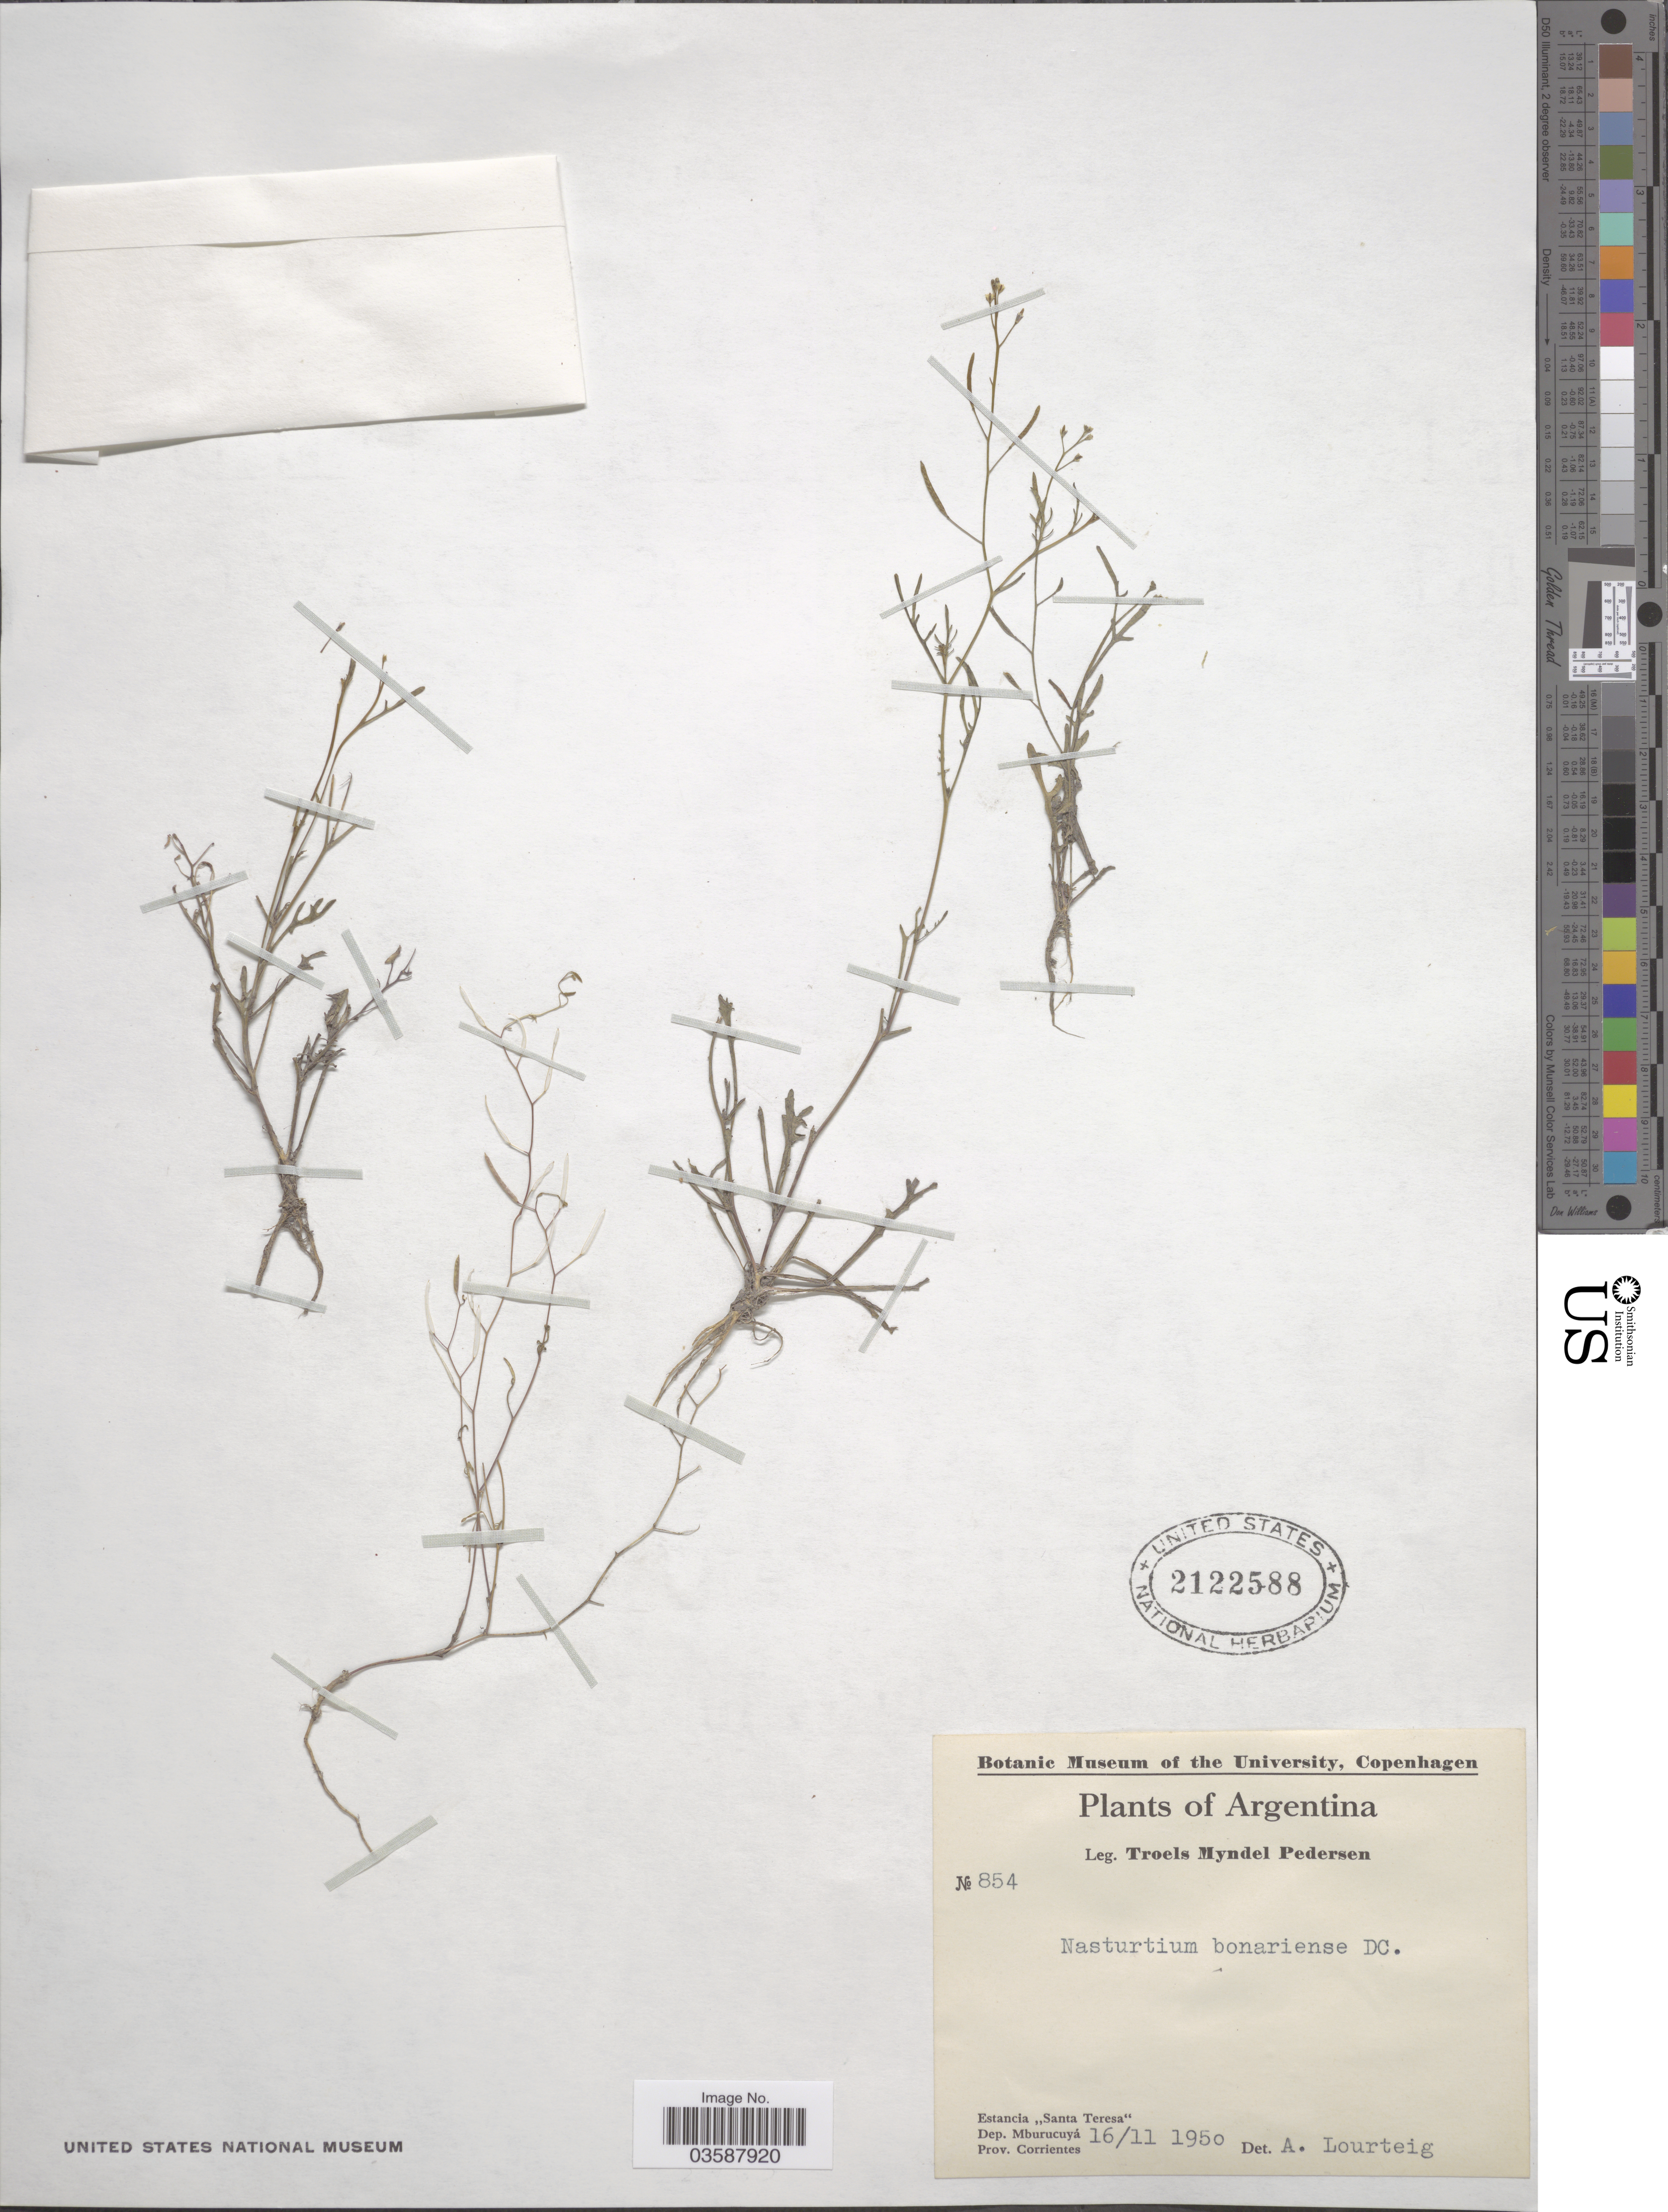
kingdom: Plantae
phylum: Tracheophyta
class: Magnoliopsida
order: Brassicales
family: Brassicaceae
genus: Rorippa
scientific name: Rorippa bonariensis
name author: (Poir.) Macloskie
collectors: T. Pederson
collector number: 854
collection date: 1950-11-16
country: Argentina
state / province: Corrientes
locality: Estancia "Santa Teresa", Dep. Mburucuyá.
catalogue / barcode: US 2122588